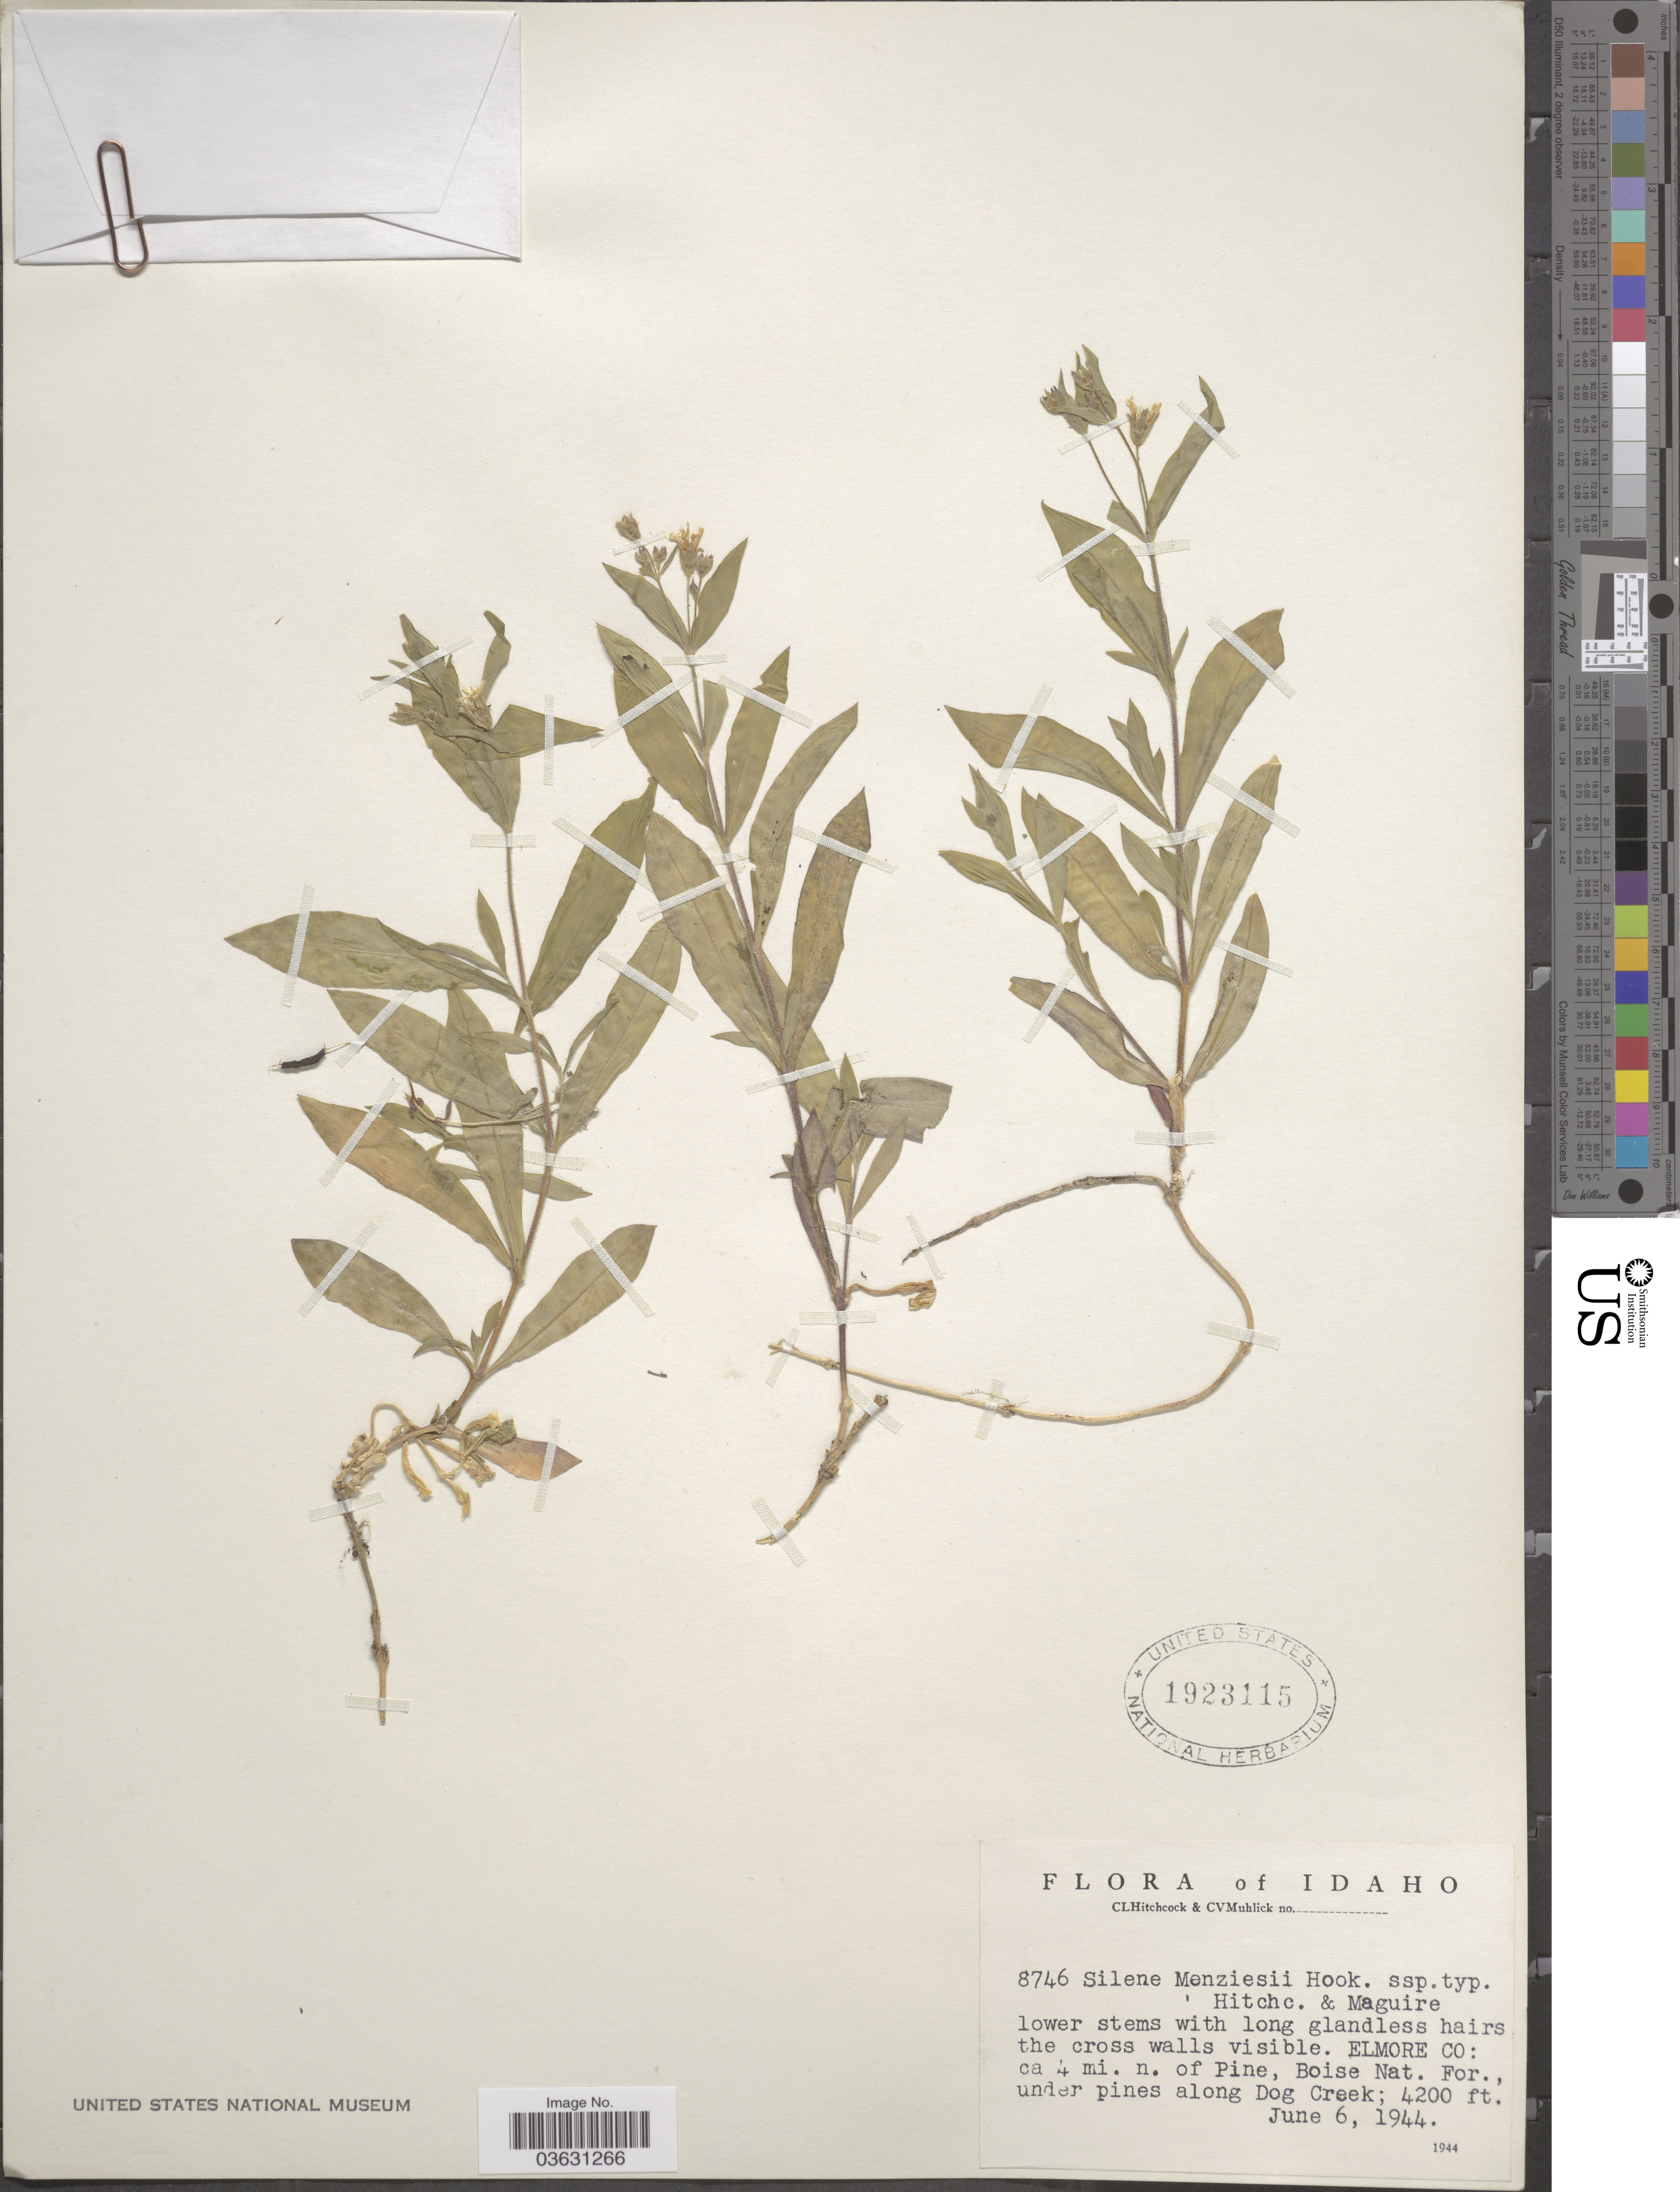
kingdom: Plantae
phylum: Tracheophyta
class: Magnoliopsida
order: Caryophyllales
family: Caryophyllaceae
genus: Silene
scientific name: Silene menziesii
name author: Hook.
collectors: C. L. Hitchcock & C. V. Muhlick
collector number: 8746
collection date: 1944-06-06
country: United States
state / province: Idaho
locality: Elmore Co: ca 4 mi. n. of Pine, Boise Nat. For., under pines along Dog Creek.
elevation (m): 1280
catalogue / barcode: US 1923115